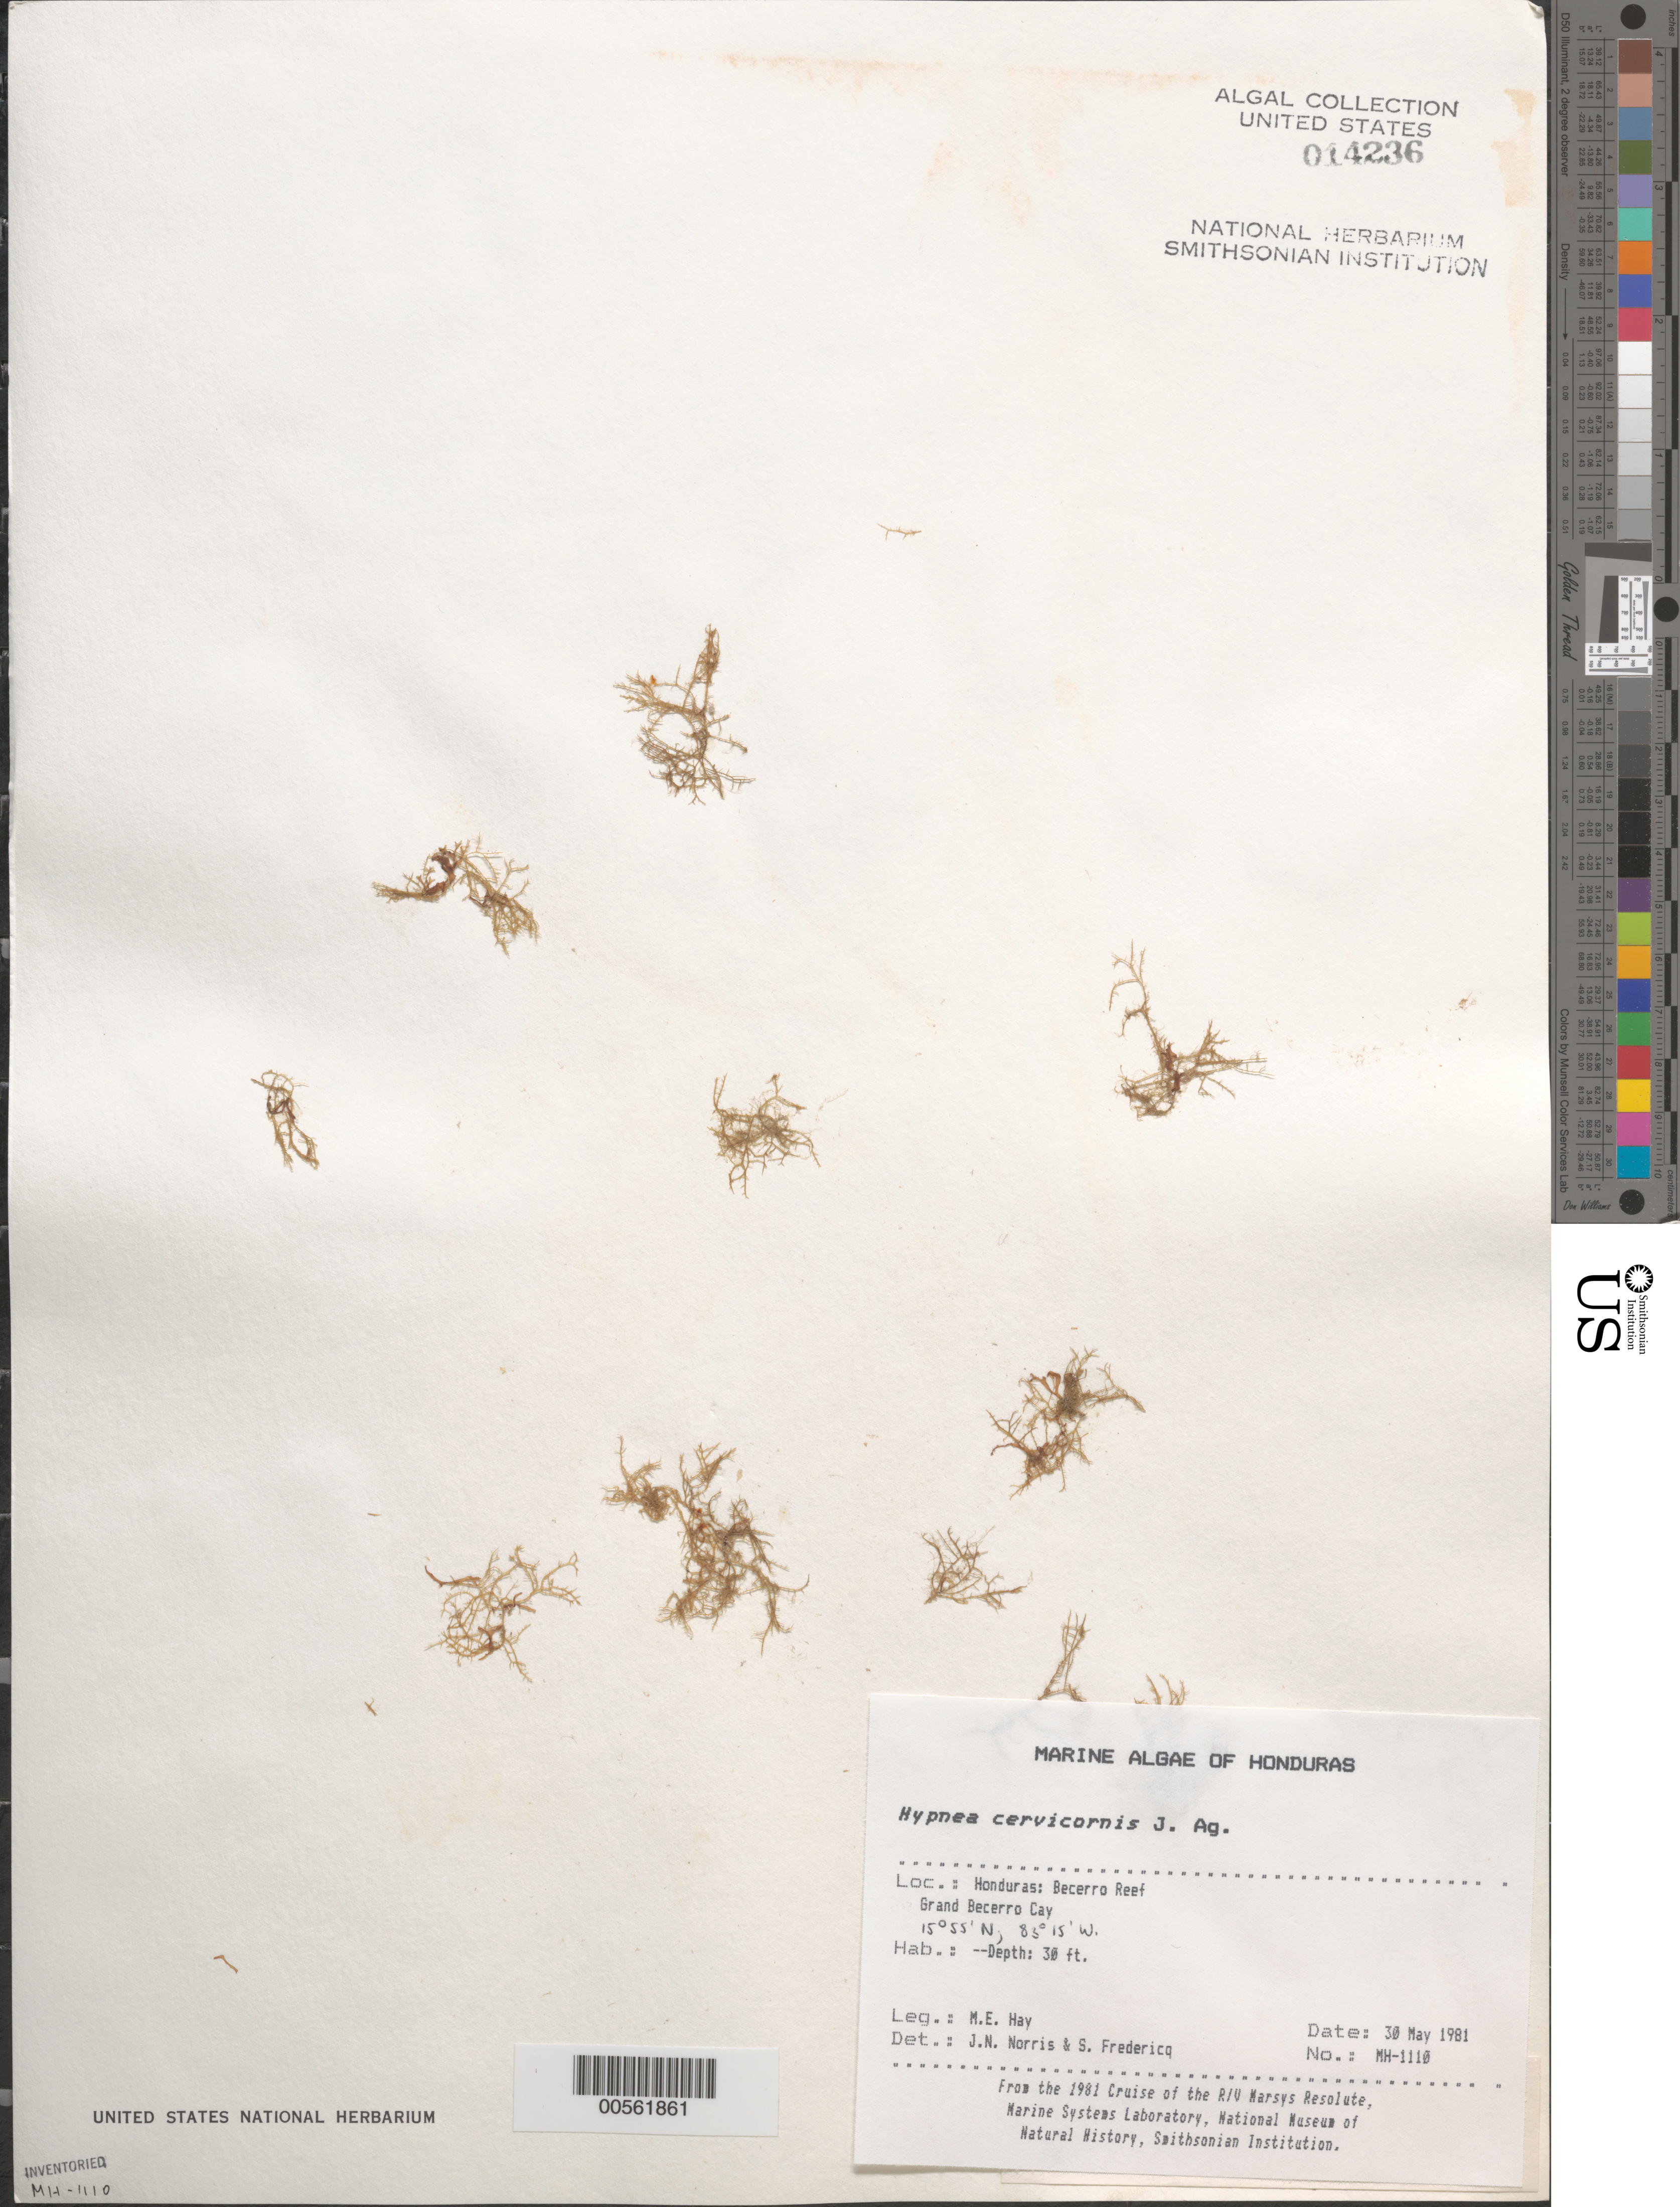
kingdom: Plantae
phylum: Rhodophyta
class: Florideophyceae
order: Gigartinales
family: Cystocloniaceae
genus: Hypnea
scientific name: Hypnea cervicornis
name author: J. Agardh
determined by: Norris, J. N.; Fredericq, S.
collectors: M. E. Hay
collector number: MEH-1110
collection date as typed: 30 May 1981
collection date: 1981-05-30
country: Honduras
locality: Becerro reef, grand becerro cay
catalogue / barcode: US 14236